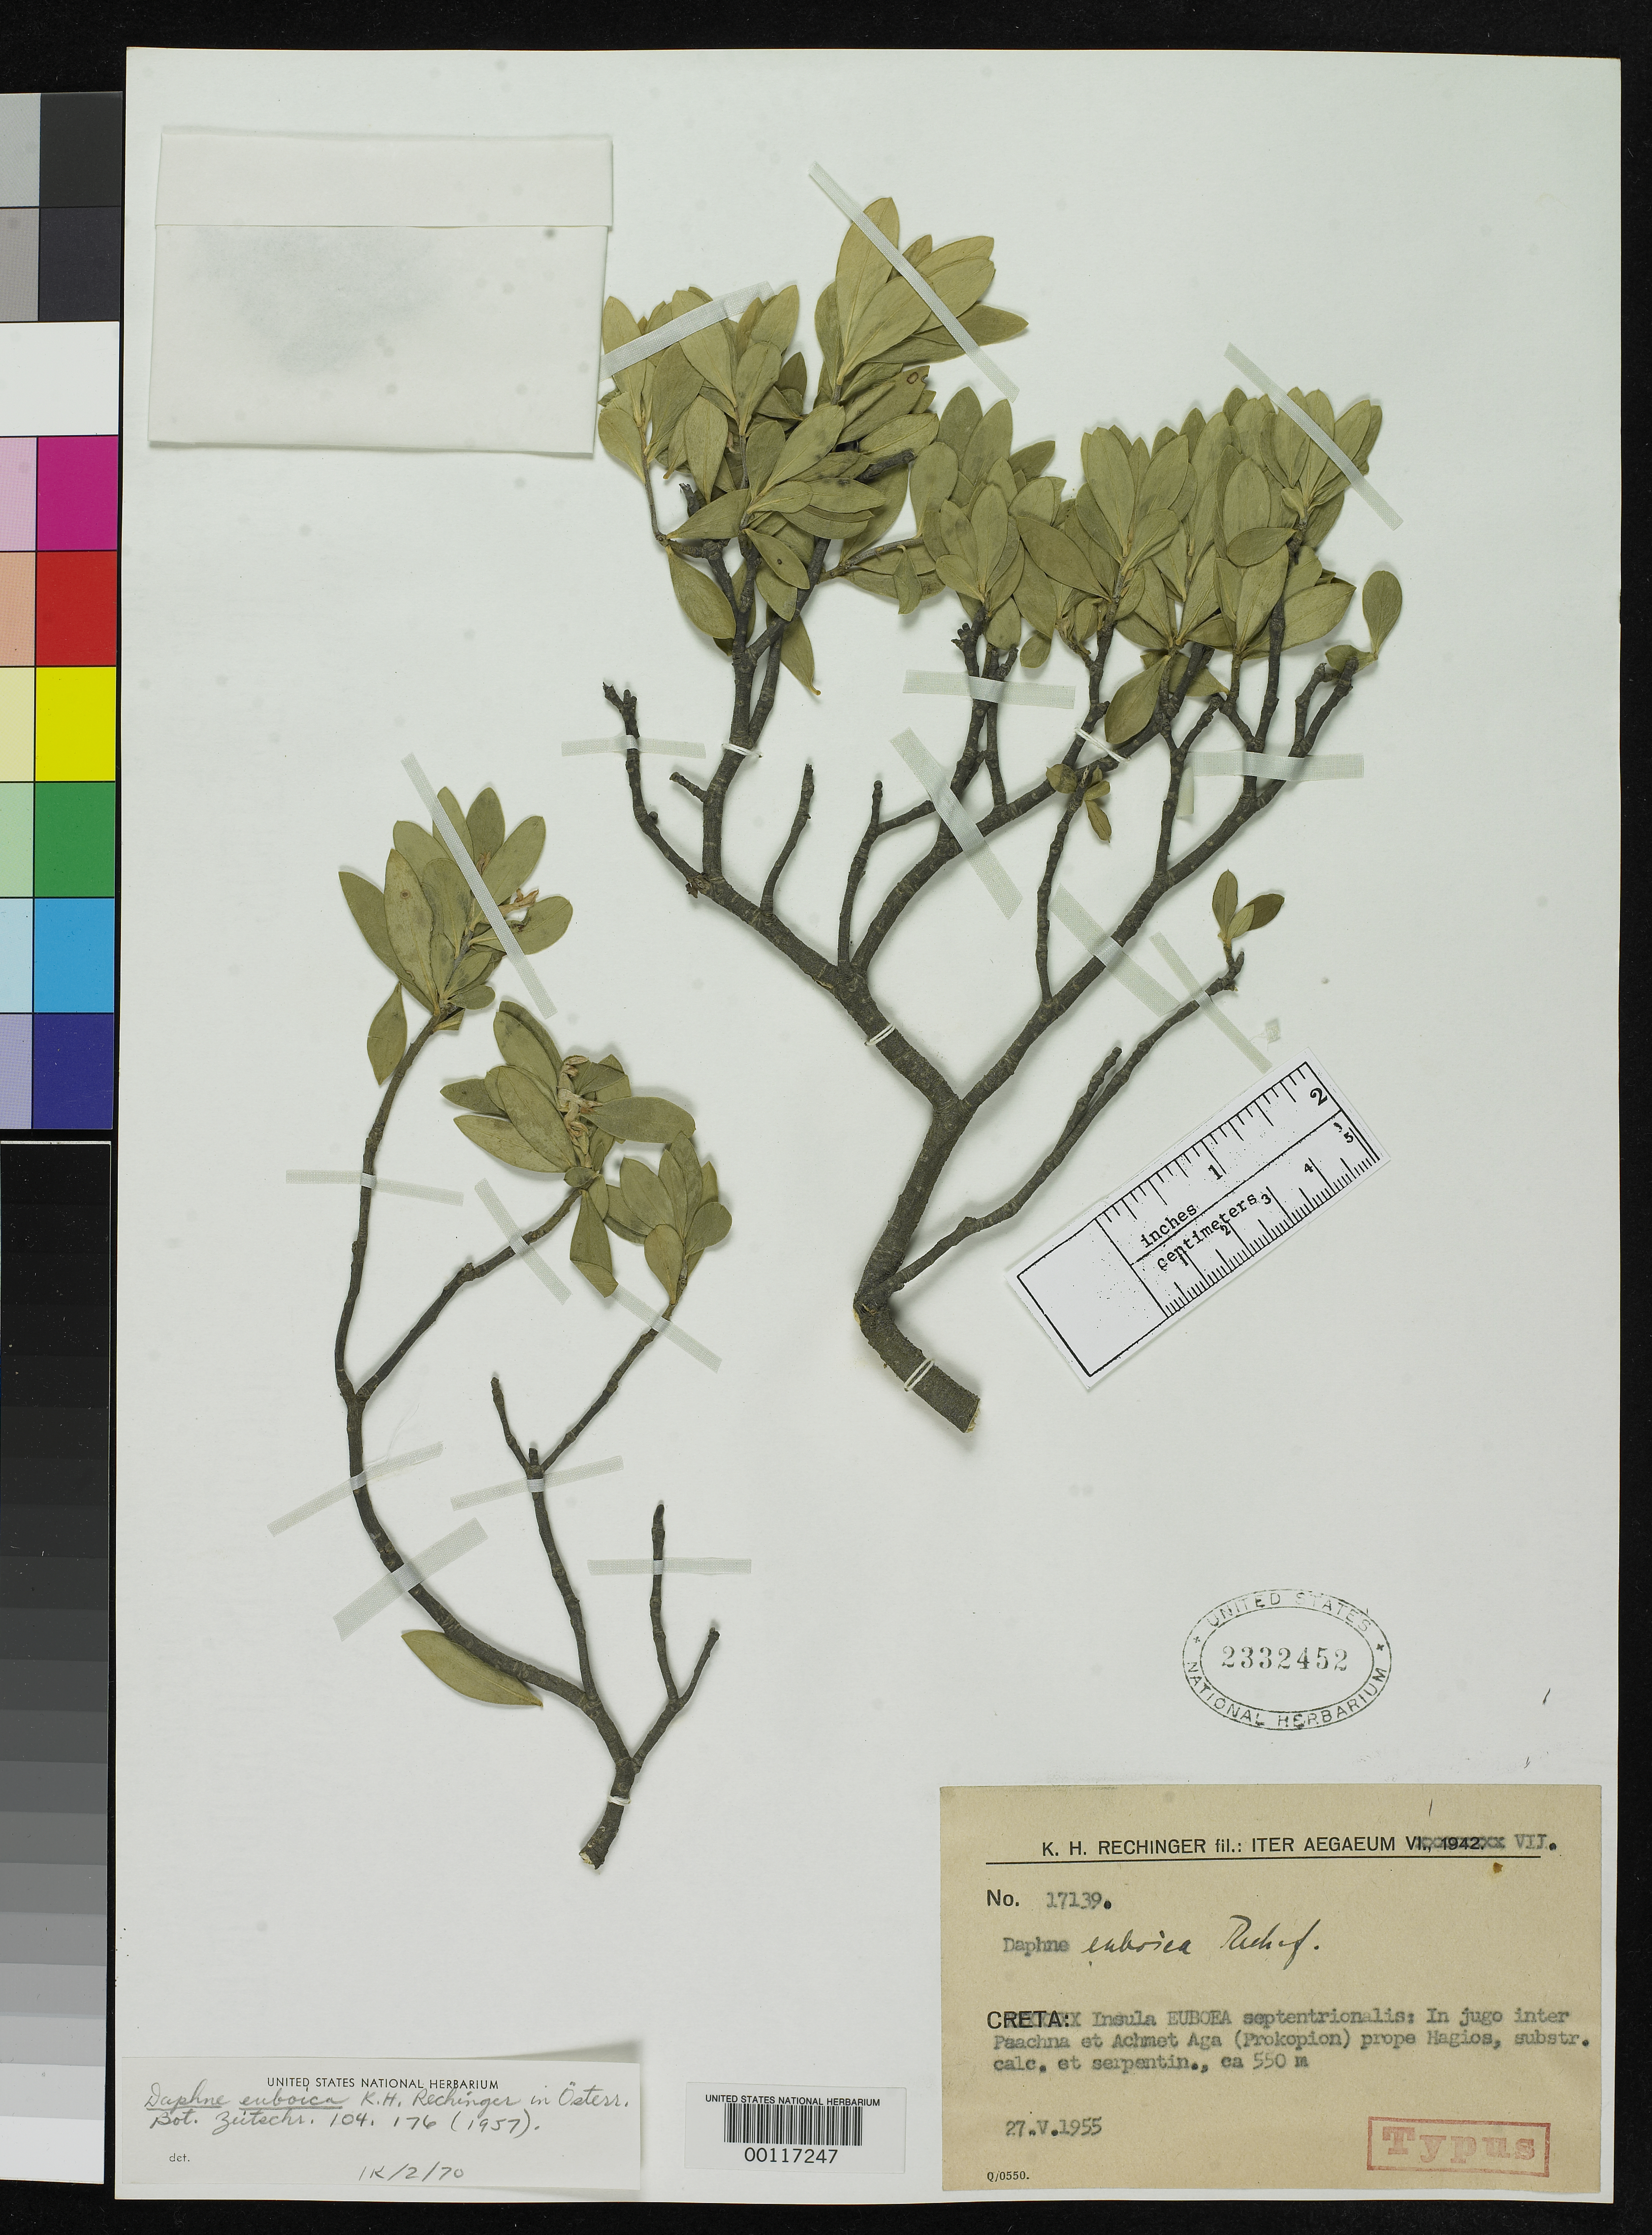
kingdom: Plantae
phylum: Tracheophyta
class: Magnoliopsida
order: Malvales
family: Thymelaeaceae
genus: Daphne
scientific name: Daphne euboica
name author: Rech. f.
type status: Paratype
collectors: K. H. Rechinger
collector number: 17139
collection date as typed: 27 May 1955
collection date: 1955-05-27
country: Greece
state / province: Central Greece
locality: Near Hagios.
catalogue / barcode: US 2332452